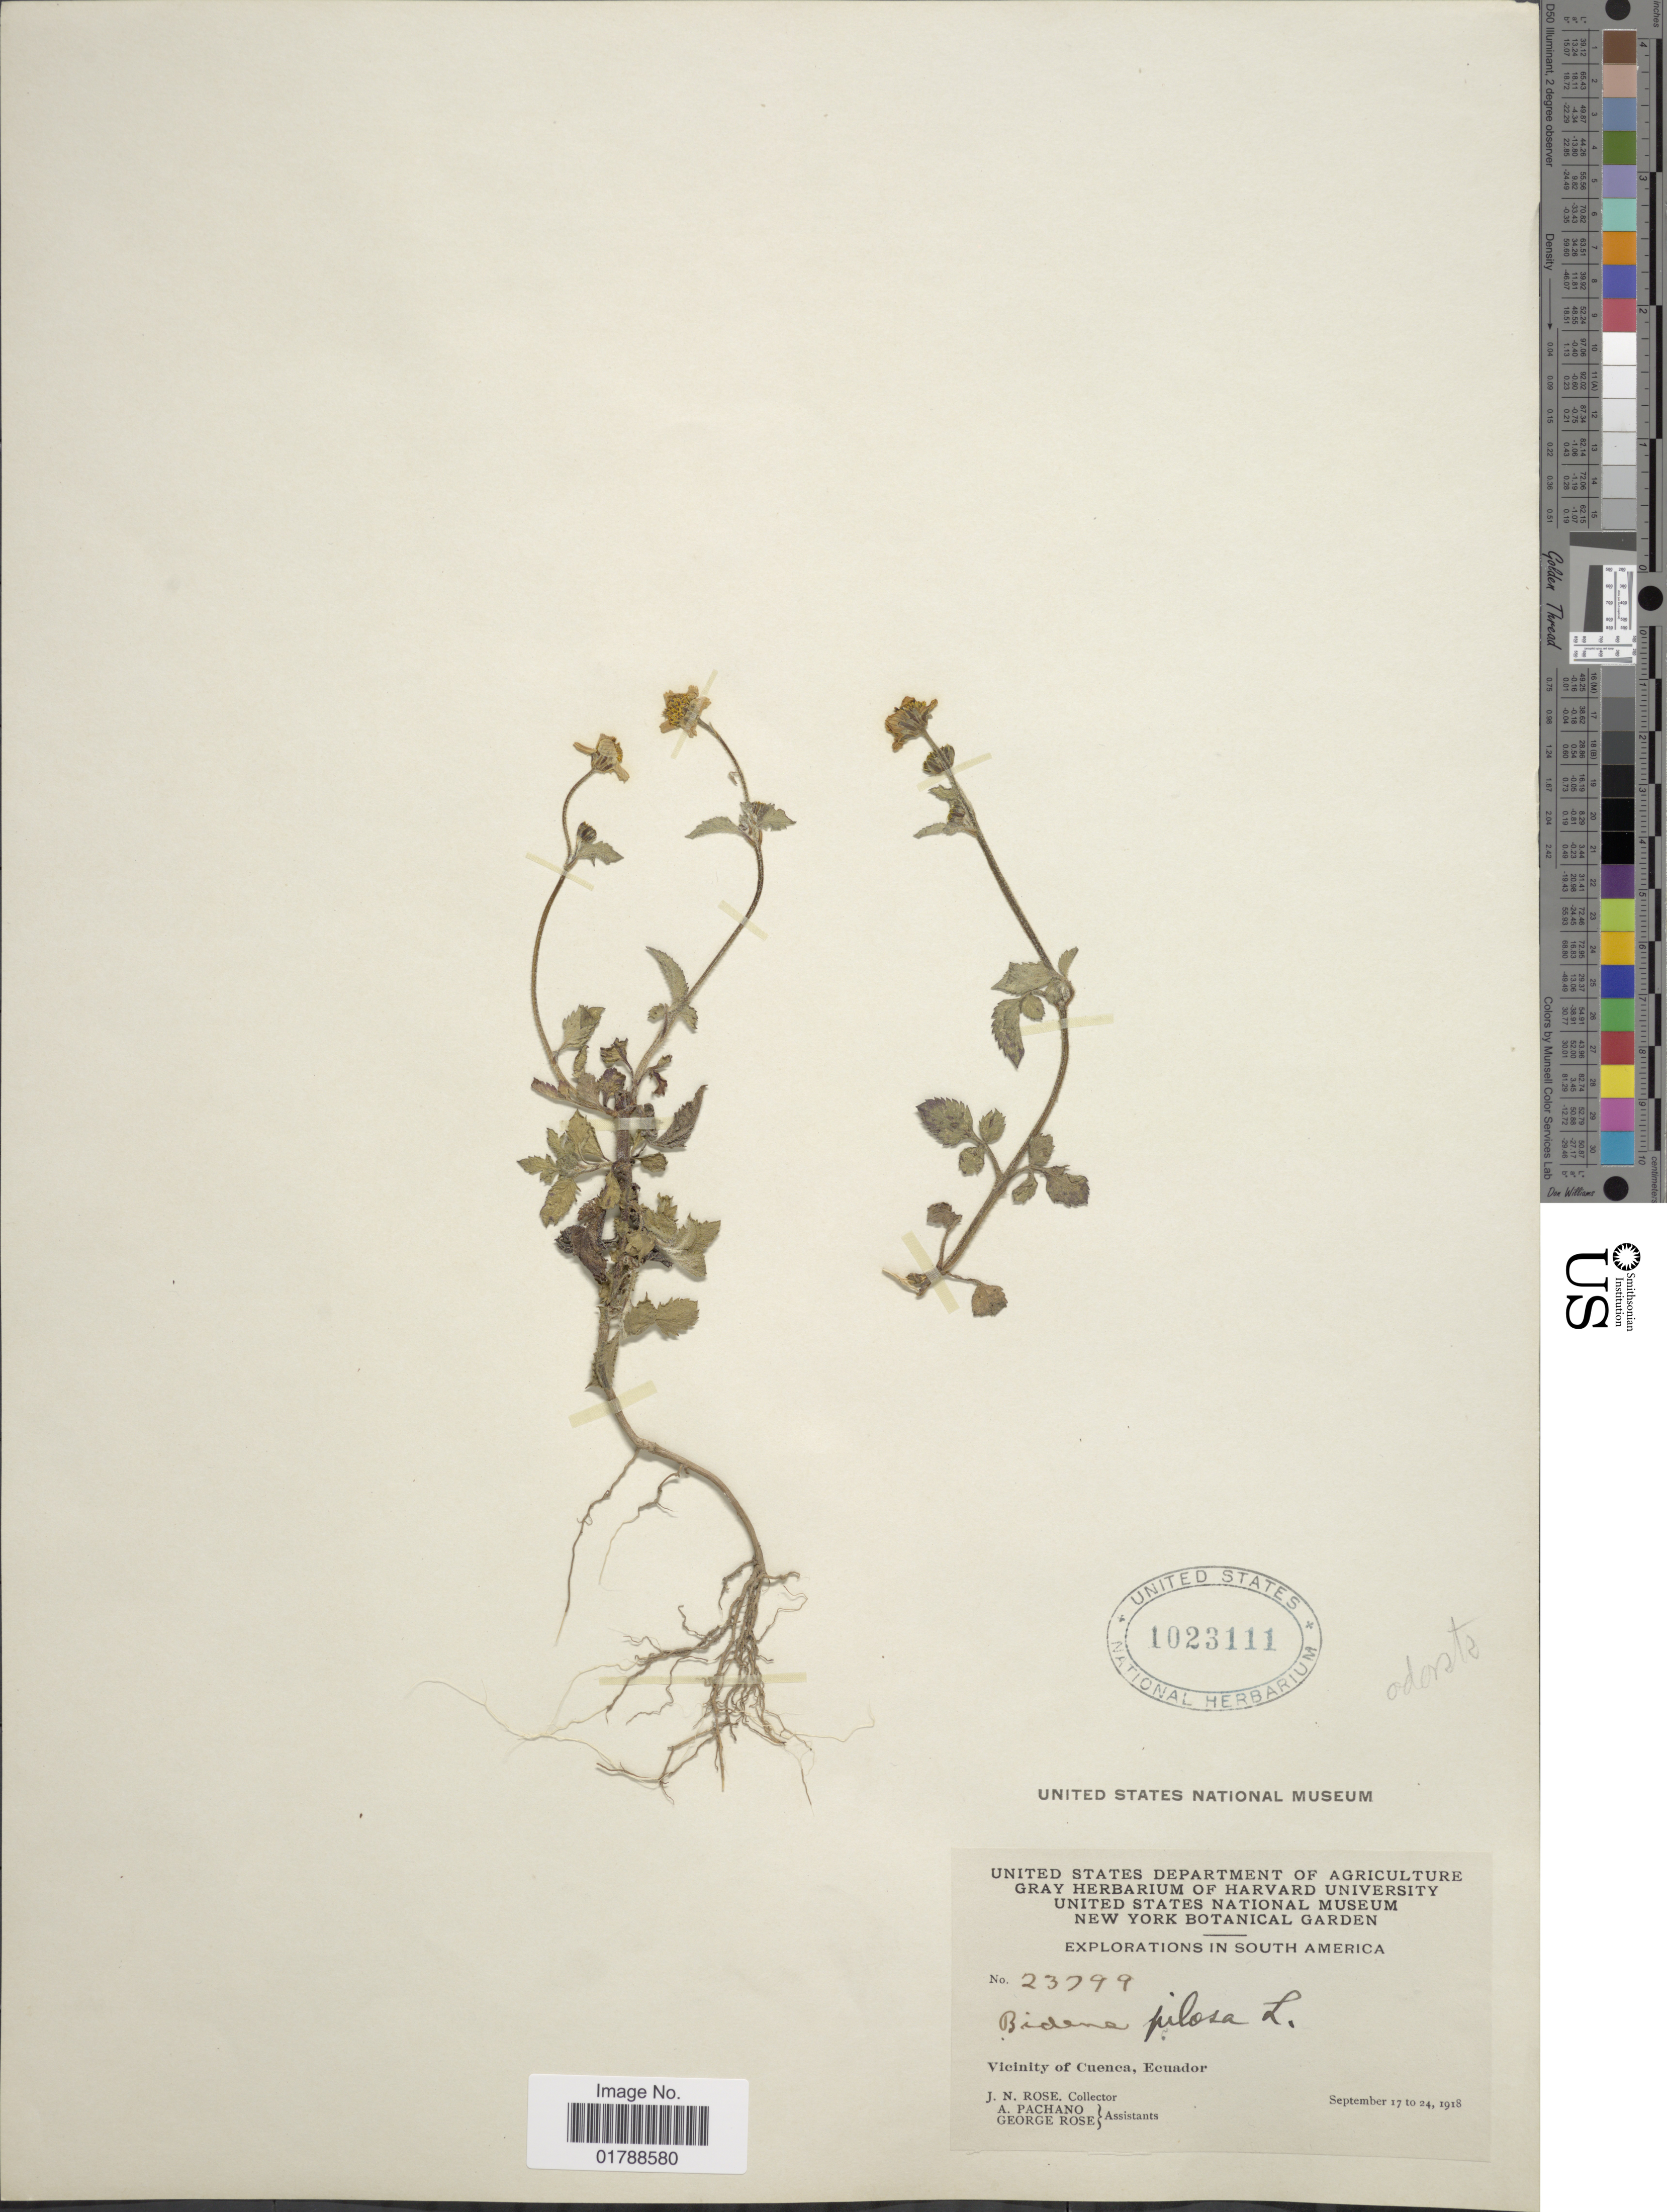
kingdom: Plantae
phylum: Tracheophyta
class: Magnoliopsida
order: Asterales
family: Asteraceae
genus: Bidens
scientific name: Bidens odorata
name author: Cav.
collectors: J. N. Rose, A. Pachano & G. Rose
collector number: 23799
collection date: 1918-09-17/1918-09-24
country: Ecuador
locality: Vicinity of Cuenca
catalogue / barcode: US 1023111